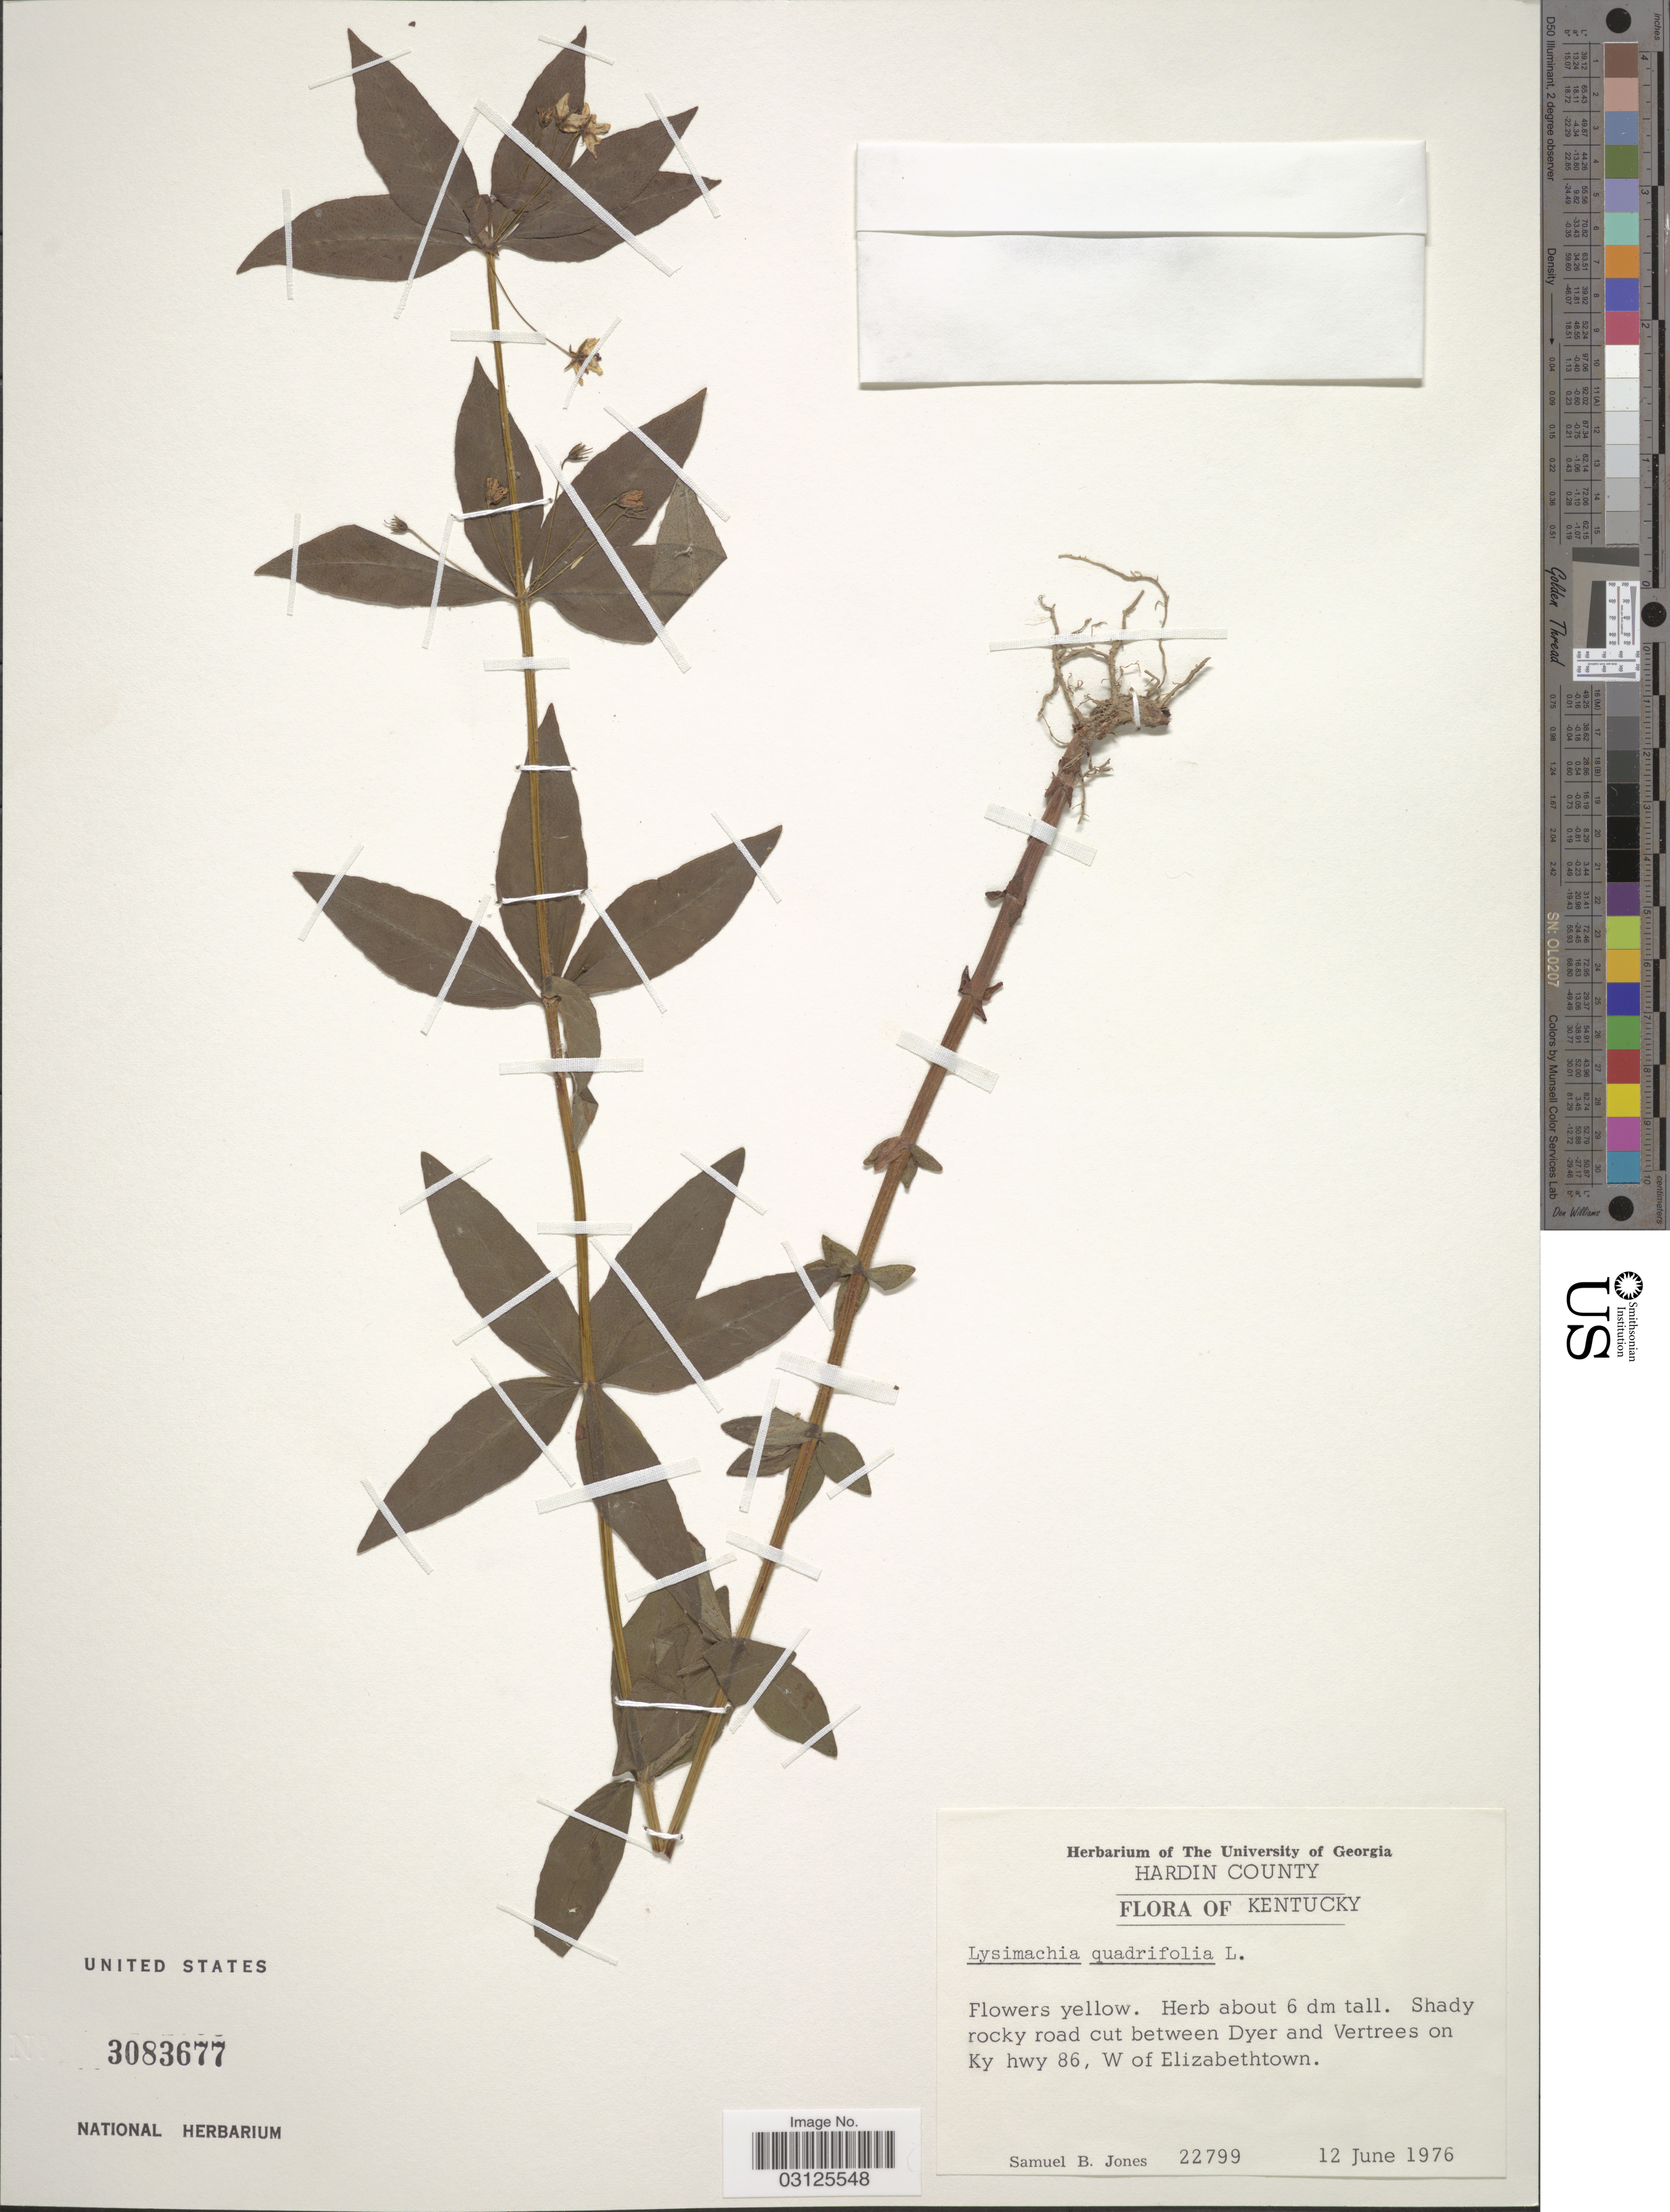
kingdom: Plantae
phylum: Tracheophyta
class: Magnoliopsida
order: Ericales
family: Primulaceae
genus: Lysimachia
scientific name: Lysimachia quadrifolia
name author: L.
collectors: S. B. Jones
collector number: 22799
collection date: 1976-06-12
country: United States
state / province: Kentucky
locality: Hardin County, Shady rocky road cut between Dyer and Vertrees on Ky hwy 86, W of Elisabethtown.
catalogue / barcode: US 3083677